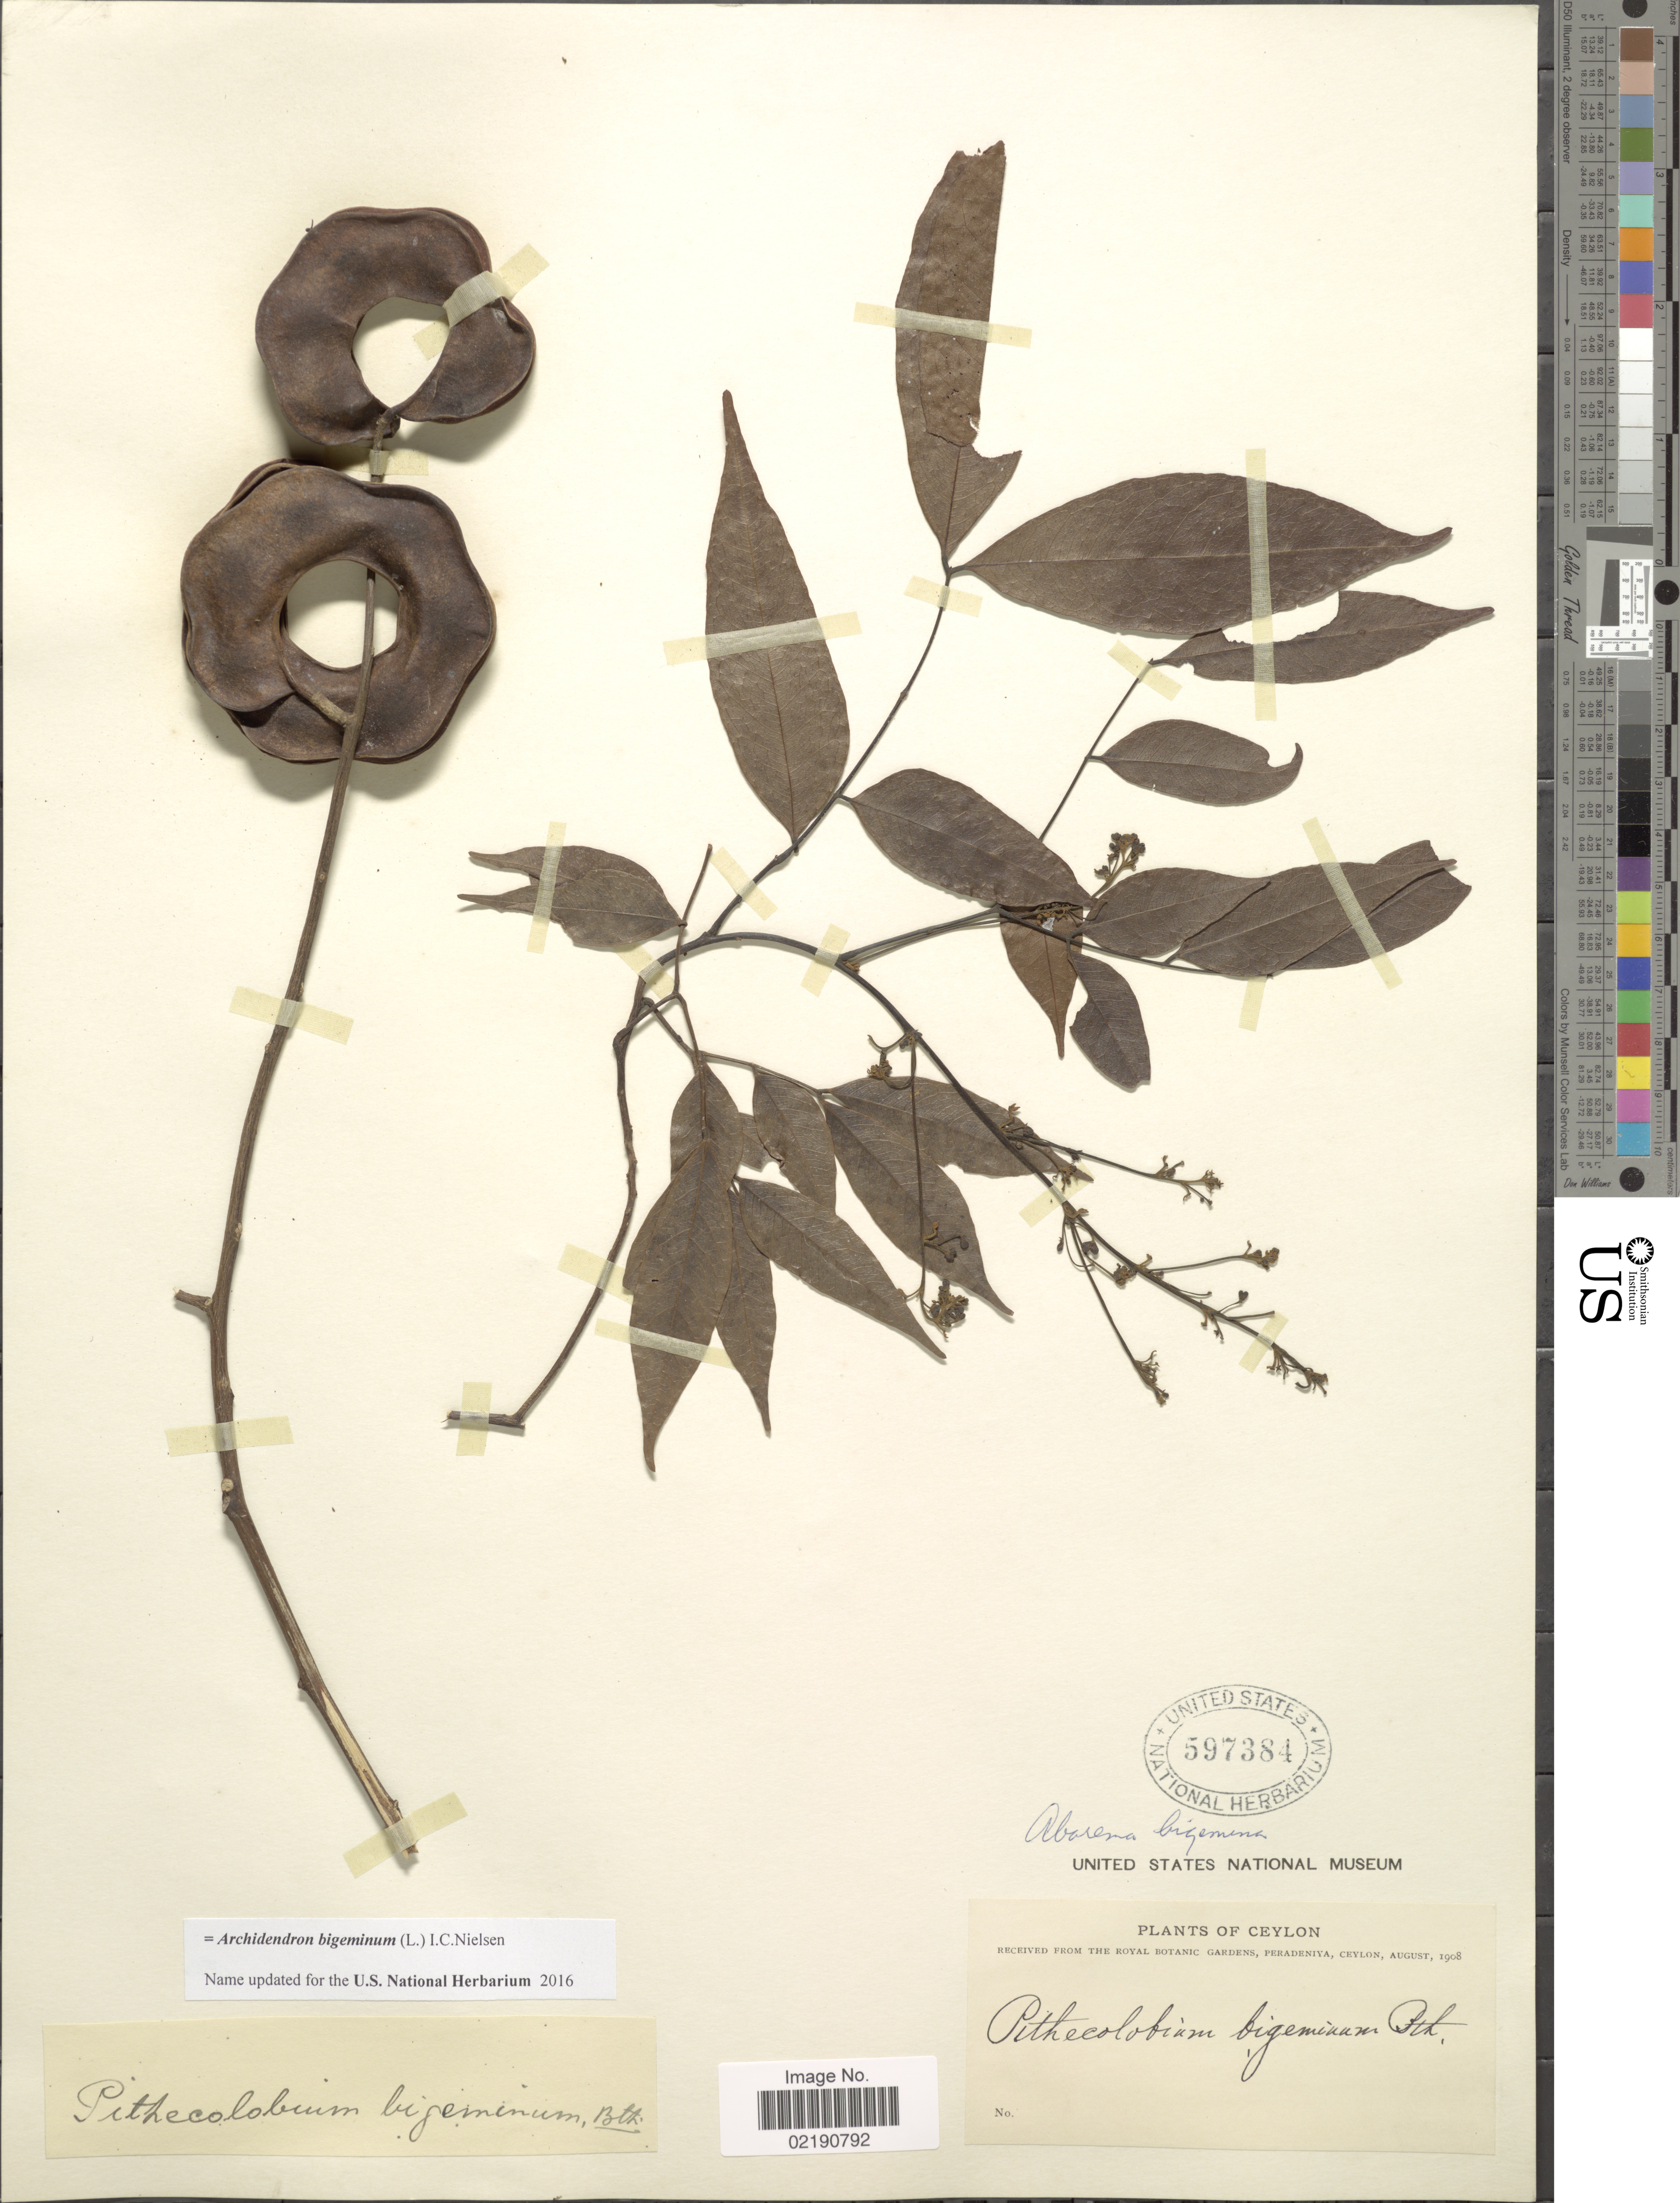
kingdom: Plantae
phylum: Tracheophyta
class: Magnoliopsida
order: Fabales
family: Fabaceae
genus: Archidendron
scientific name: Archidendron bigeminum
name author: I.C. Nielsen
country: Sri Lanka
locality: Ceylon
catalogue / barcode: US 597384